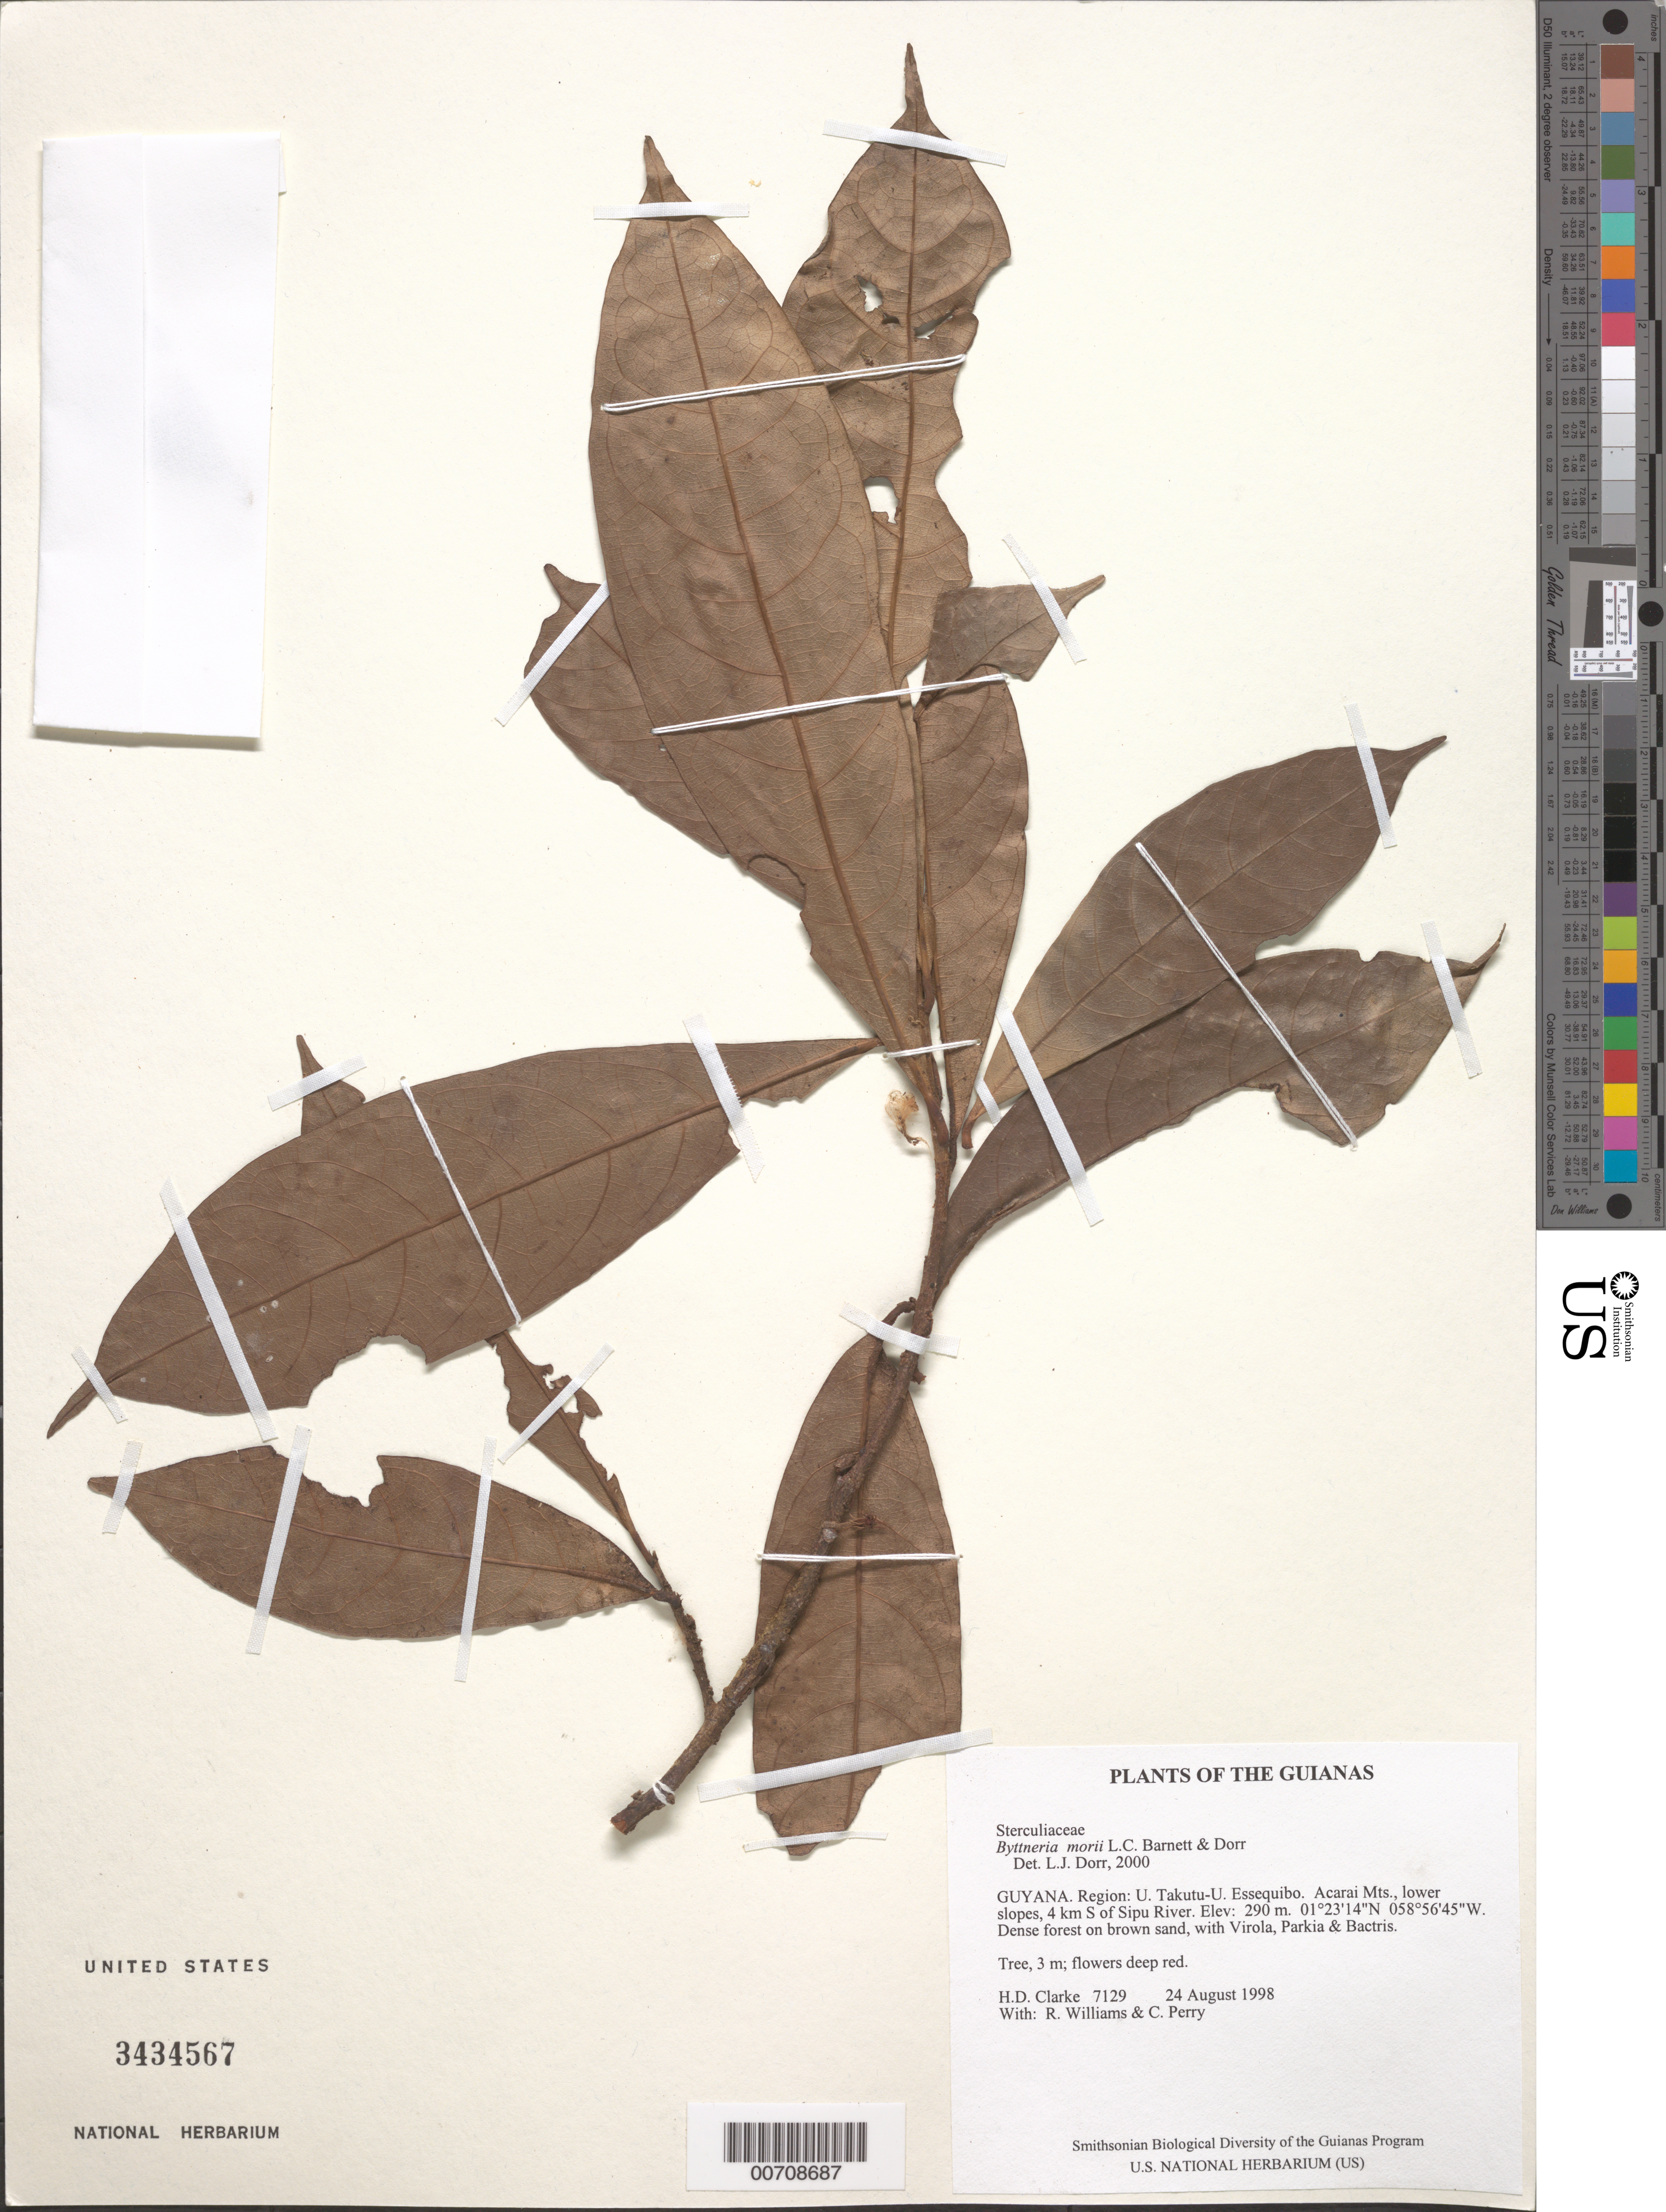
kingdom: Plantae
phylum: Tracheophyta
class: Magnoliopsida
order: Malvales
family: Malvaceae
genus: Byttneria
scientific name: Byttneria morii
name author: L.C. Barnett & Dorr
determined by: Dorr, L. J., (BOT), Smithsonian Institution - National Museum of Natural History (UNITED STATES)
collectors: H. D. Clarke, R. Williams & C. Perry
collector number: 7129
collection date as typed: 24 August 1998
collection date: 1998-08-24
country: Guyana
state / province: U. Takutu-U. Essequibo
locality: Acarai Mts., lower slopes, 4 km S of Sipu River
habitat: Dense forest on brown sand, with Virola, Parkia & Bactris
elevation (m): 290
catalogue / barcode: US 3434567